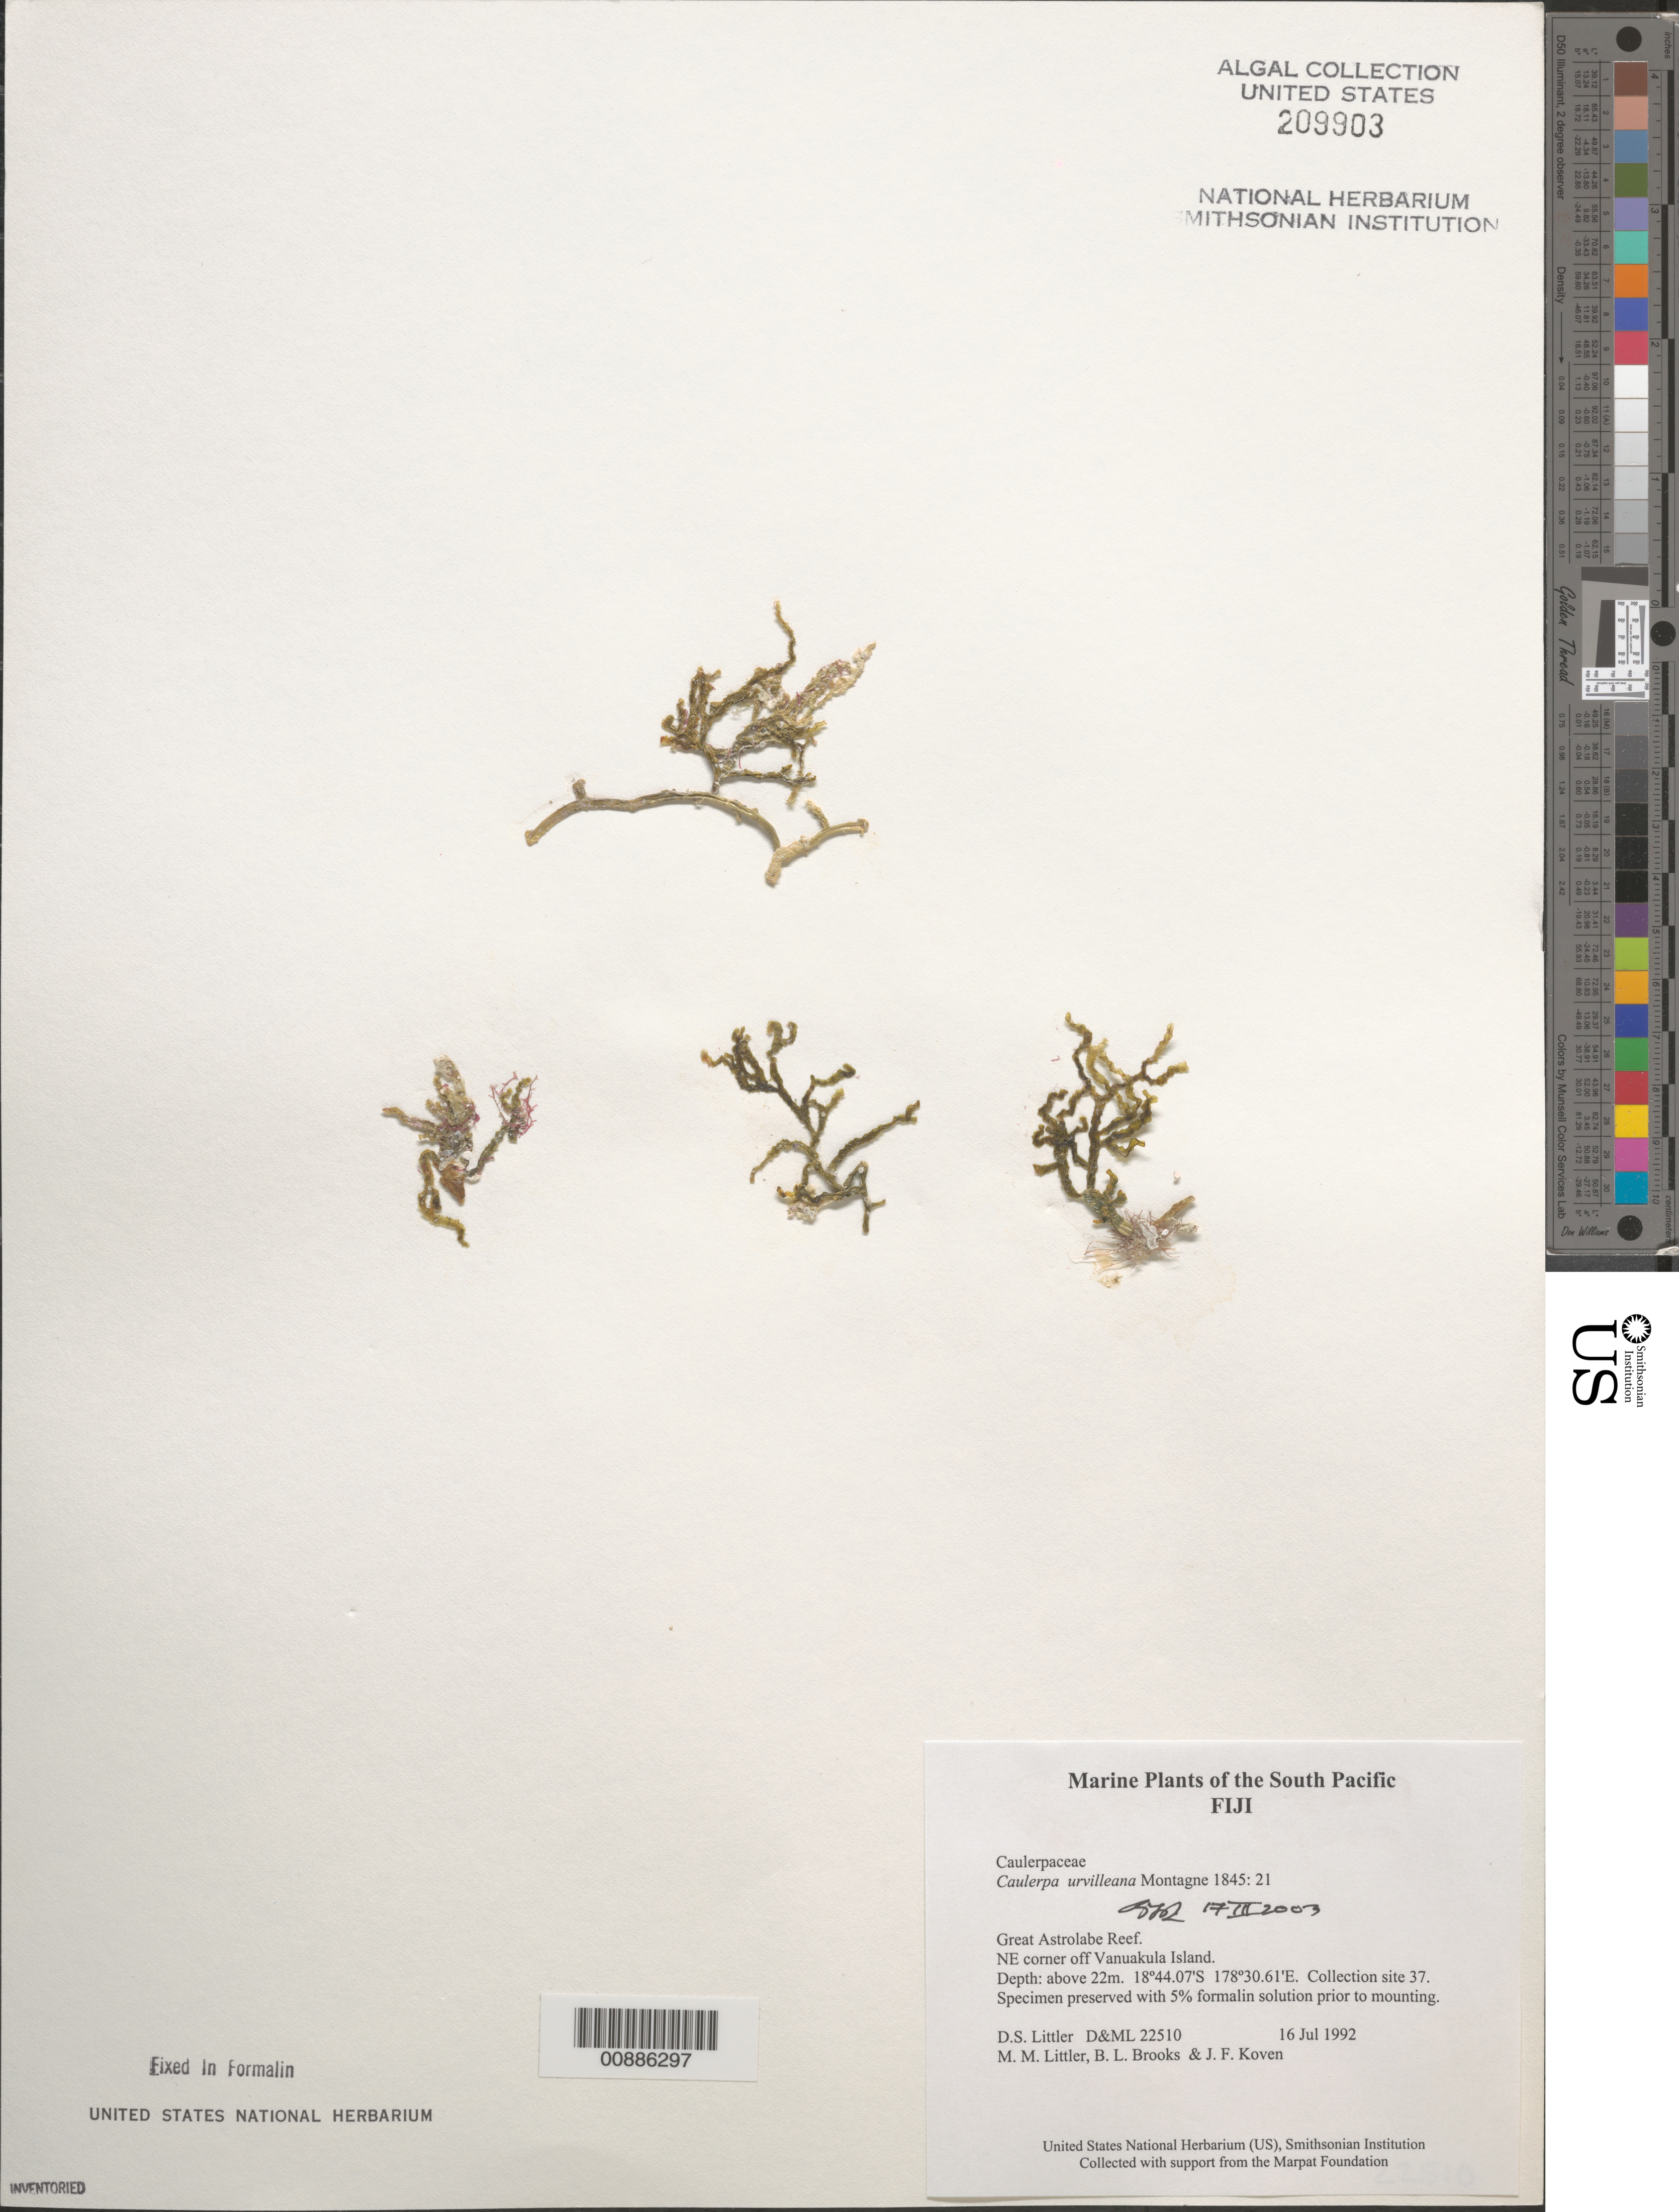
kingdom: Plantae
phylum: Chlorophyta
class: Ulvophyceae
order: Bryopsidales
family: Caulerpaceae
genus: Caulerpa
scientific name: Caulerpa urvilleana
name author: Mont.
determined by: Brooks, B. L., (BOT), Smithsonian Institution - National Museum of Natural History (UNITED STATES)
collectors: D. S. Littler, M. M. Littler, B. Brooks & J. Koven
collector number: D&ML 22510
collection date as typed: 16 Jul 1992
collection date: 1992-07-16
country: Fiji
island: Vanuakula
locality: Northeast corner of Great Astrolabe Reef off island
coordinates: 18 44.07'S, 178 30.61'E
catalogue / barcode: US 209903